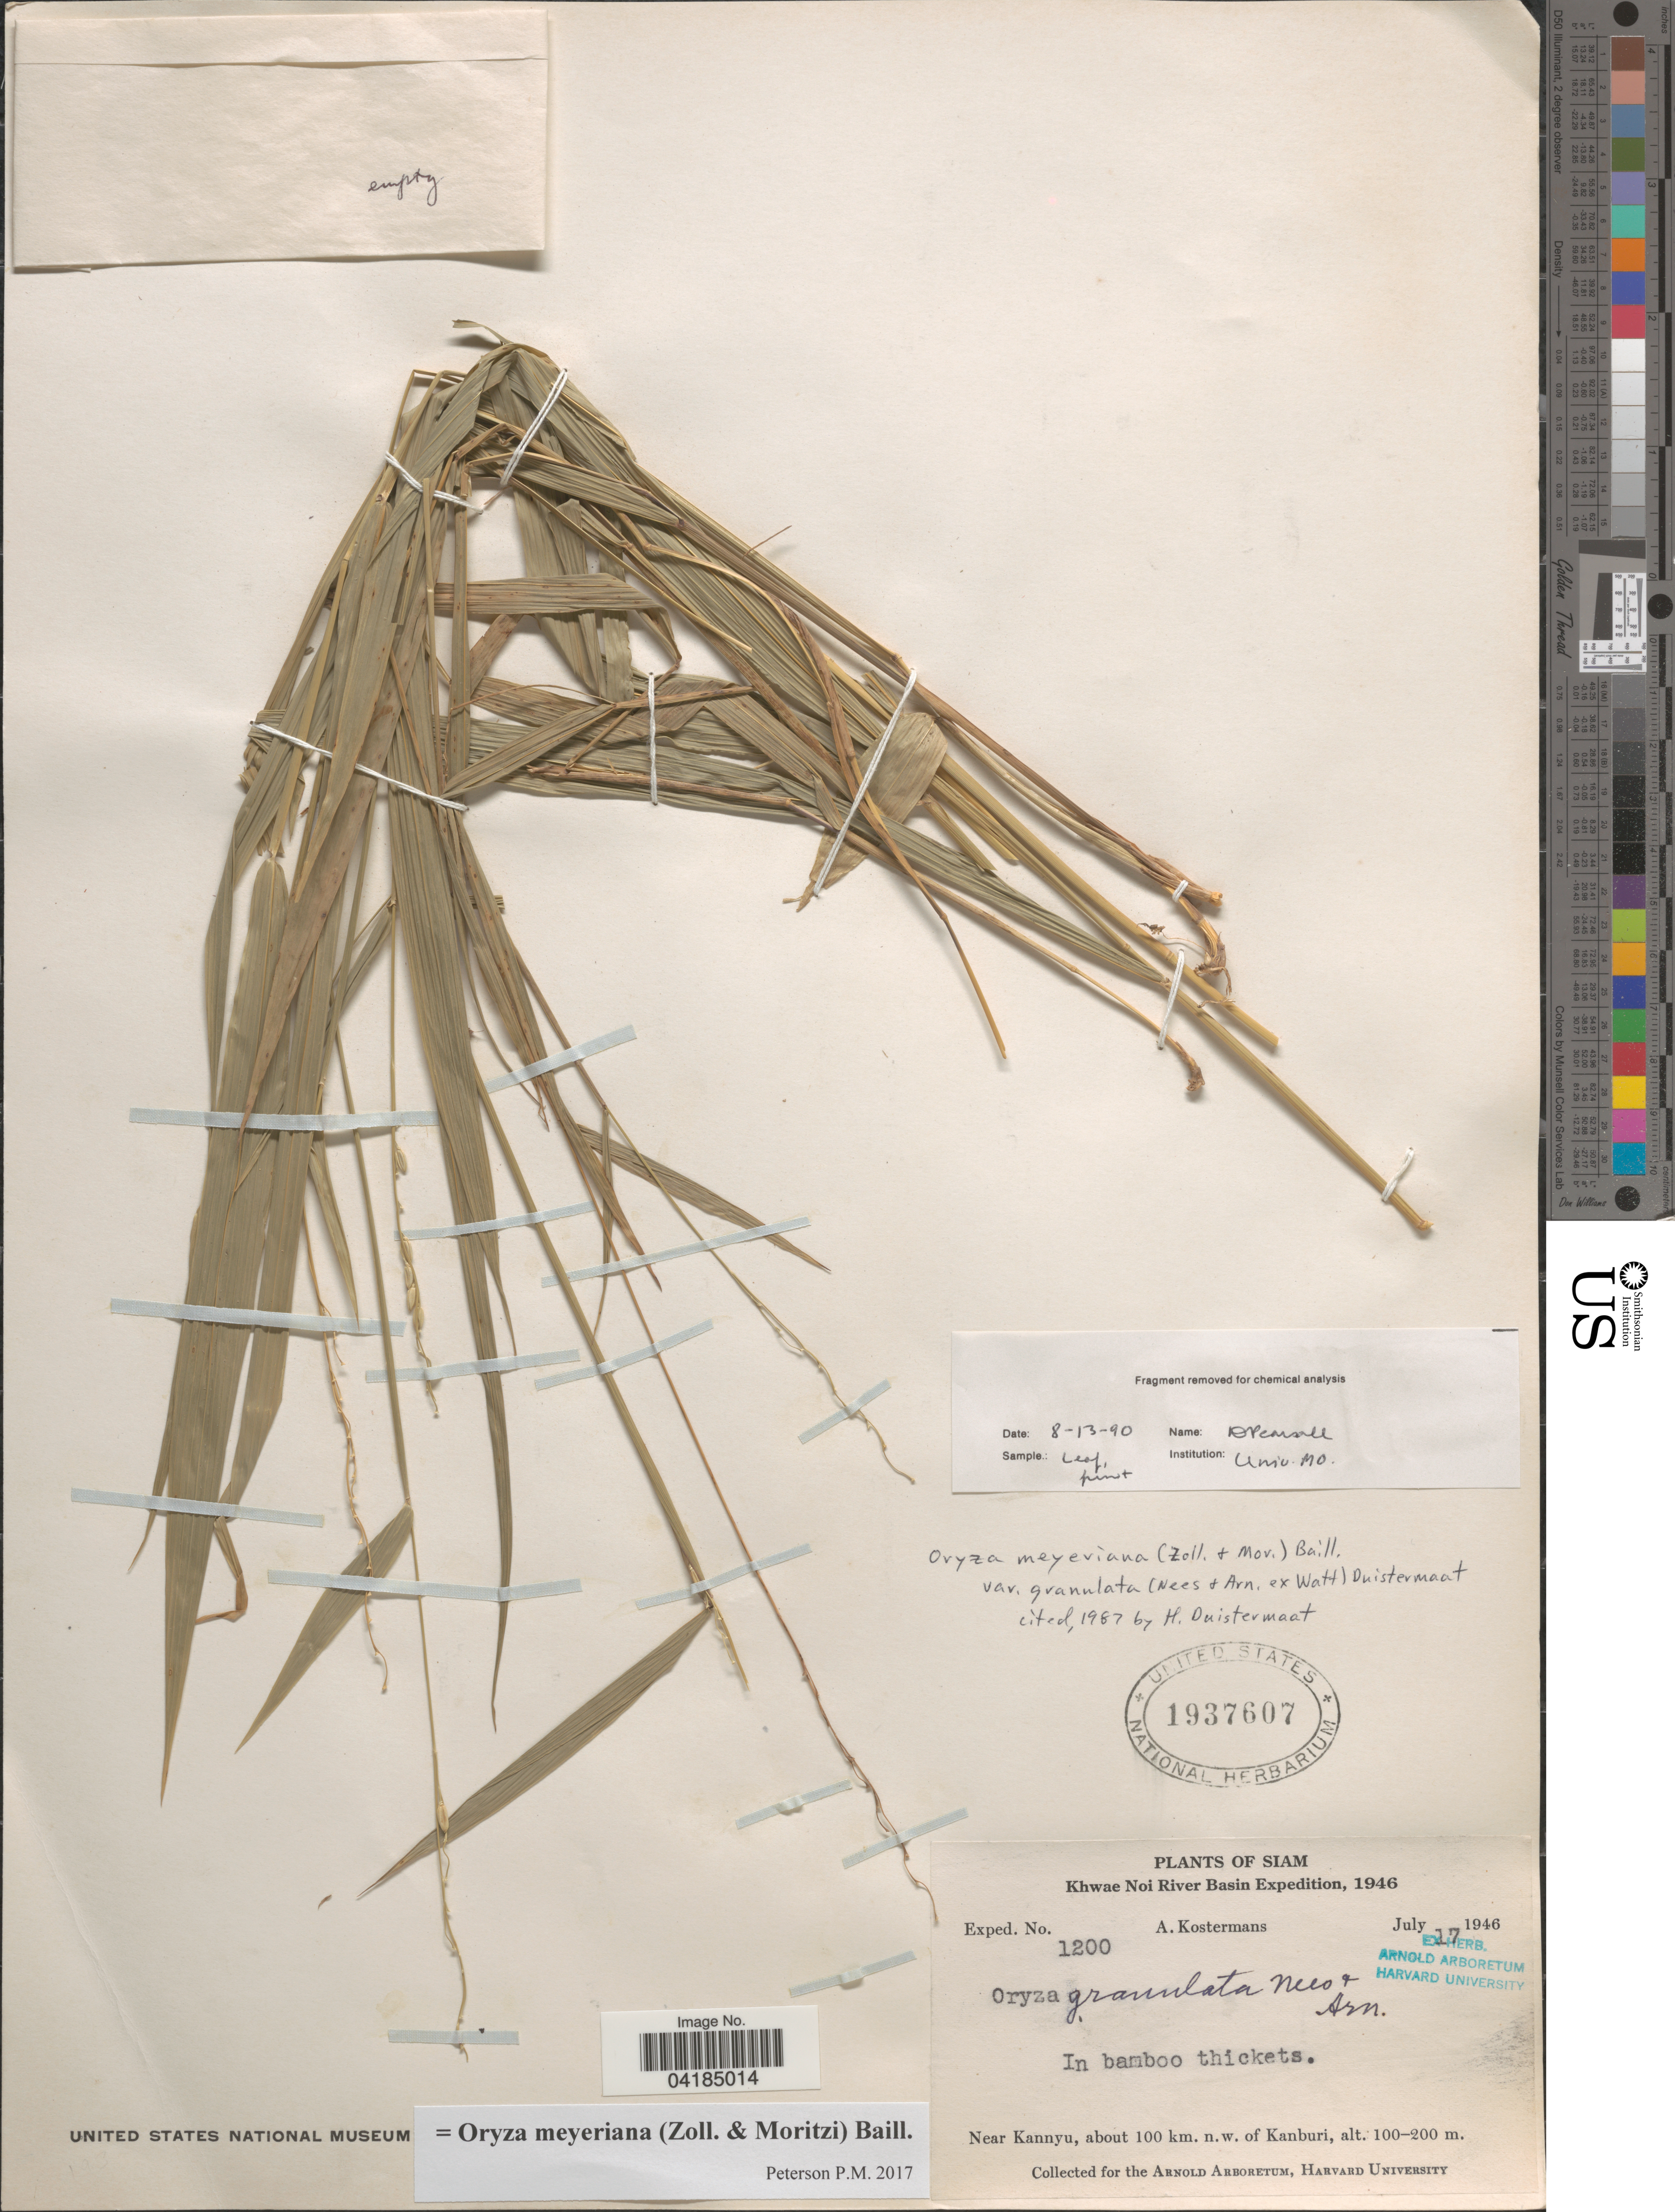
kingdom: Plantae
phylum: Tracheophyta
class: Liliopsida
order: Poales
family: Poaceae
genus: Oryza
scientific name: Oryza meyeriana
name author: (Zoll. & Mor.) Baill.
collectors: A. J. G. Kostermans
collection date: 1946-07-17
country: Thailand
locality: Siam. Khwae Noi River Basin Expedition, 1946. Near Kannyu, about 100 km. n.w. of Kanburi.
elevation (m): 100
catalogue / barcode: US 1937607